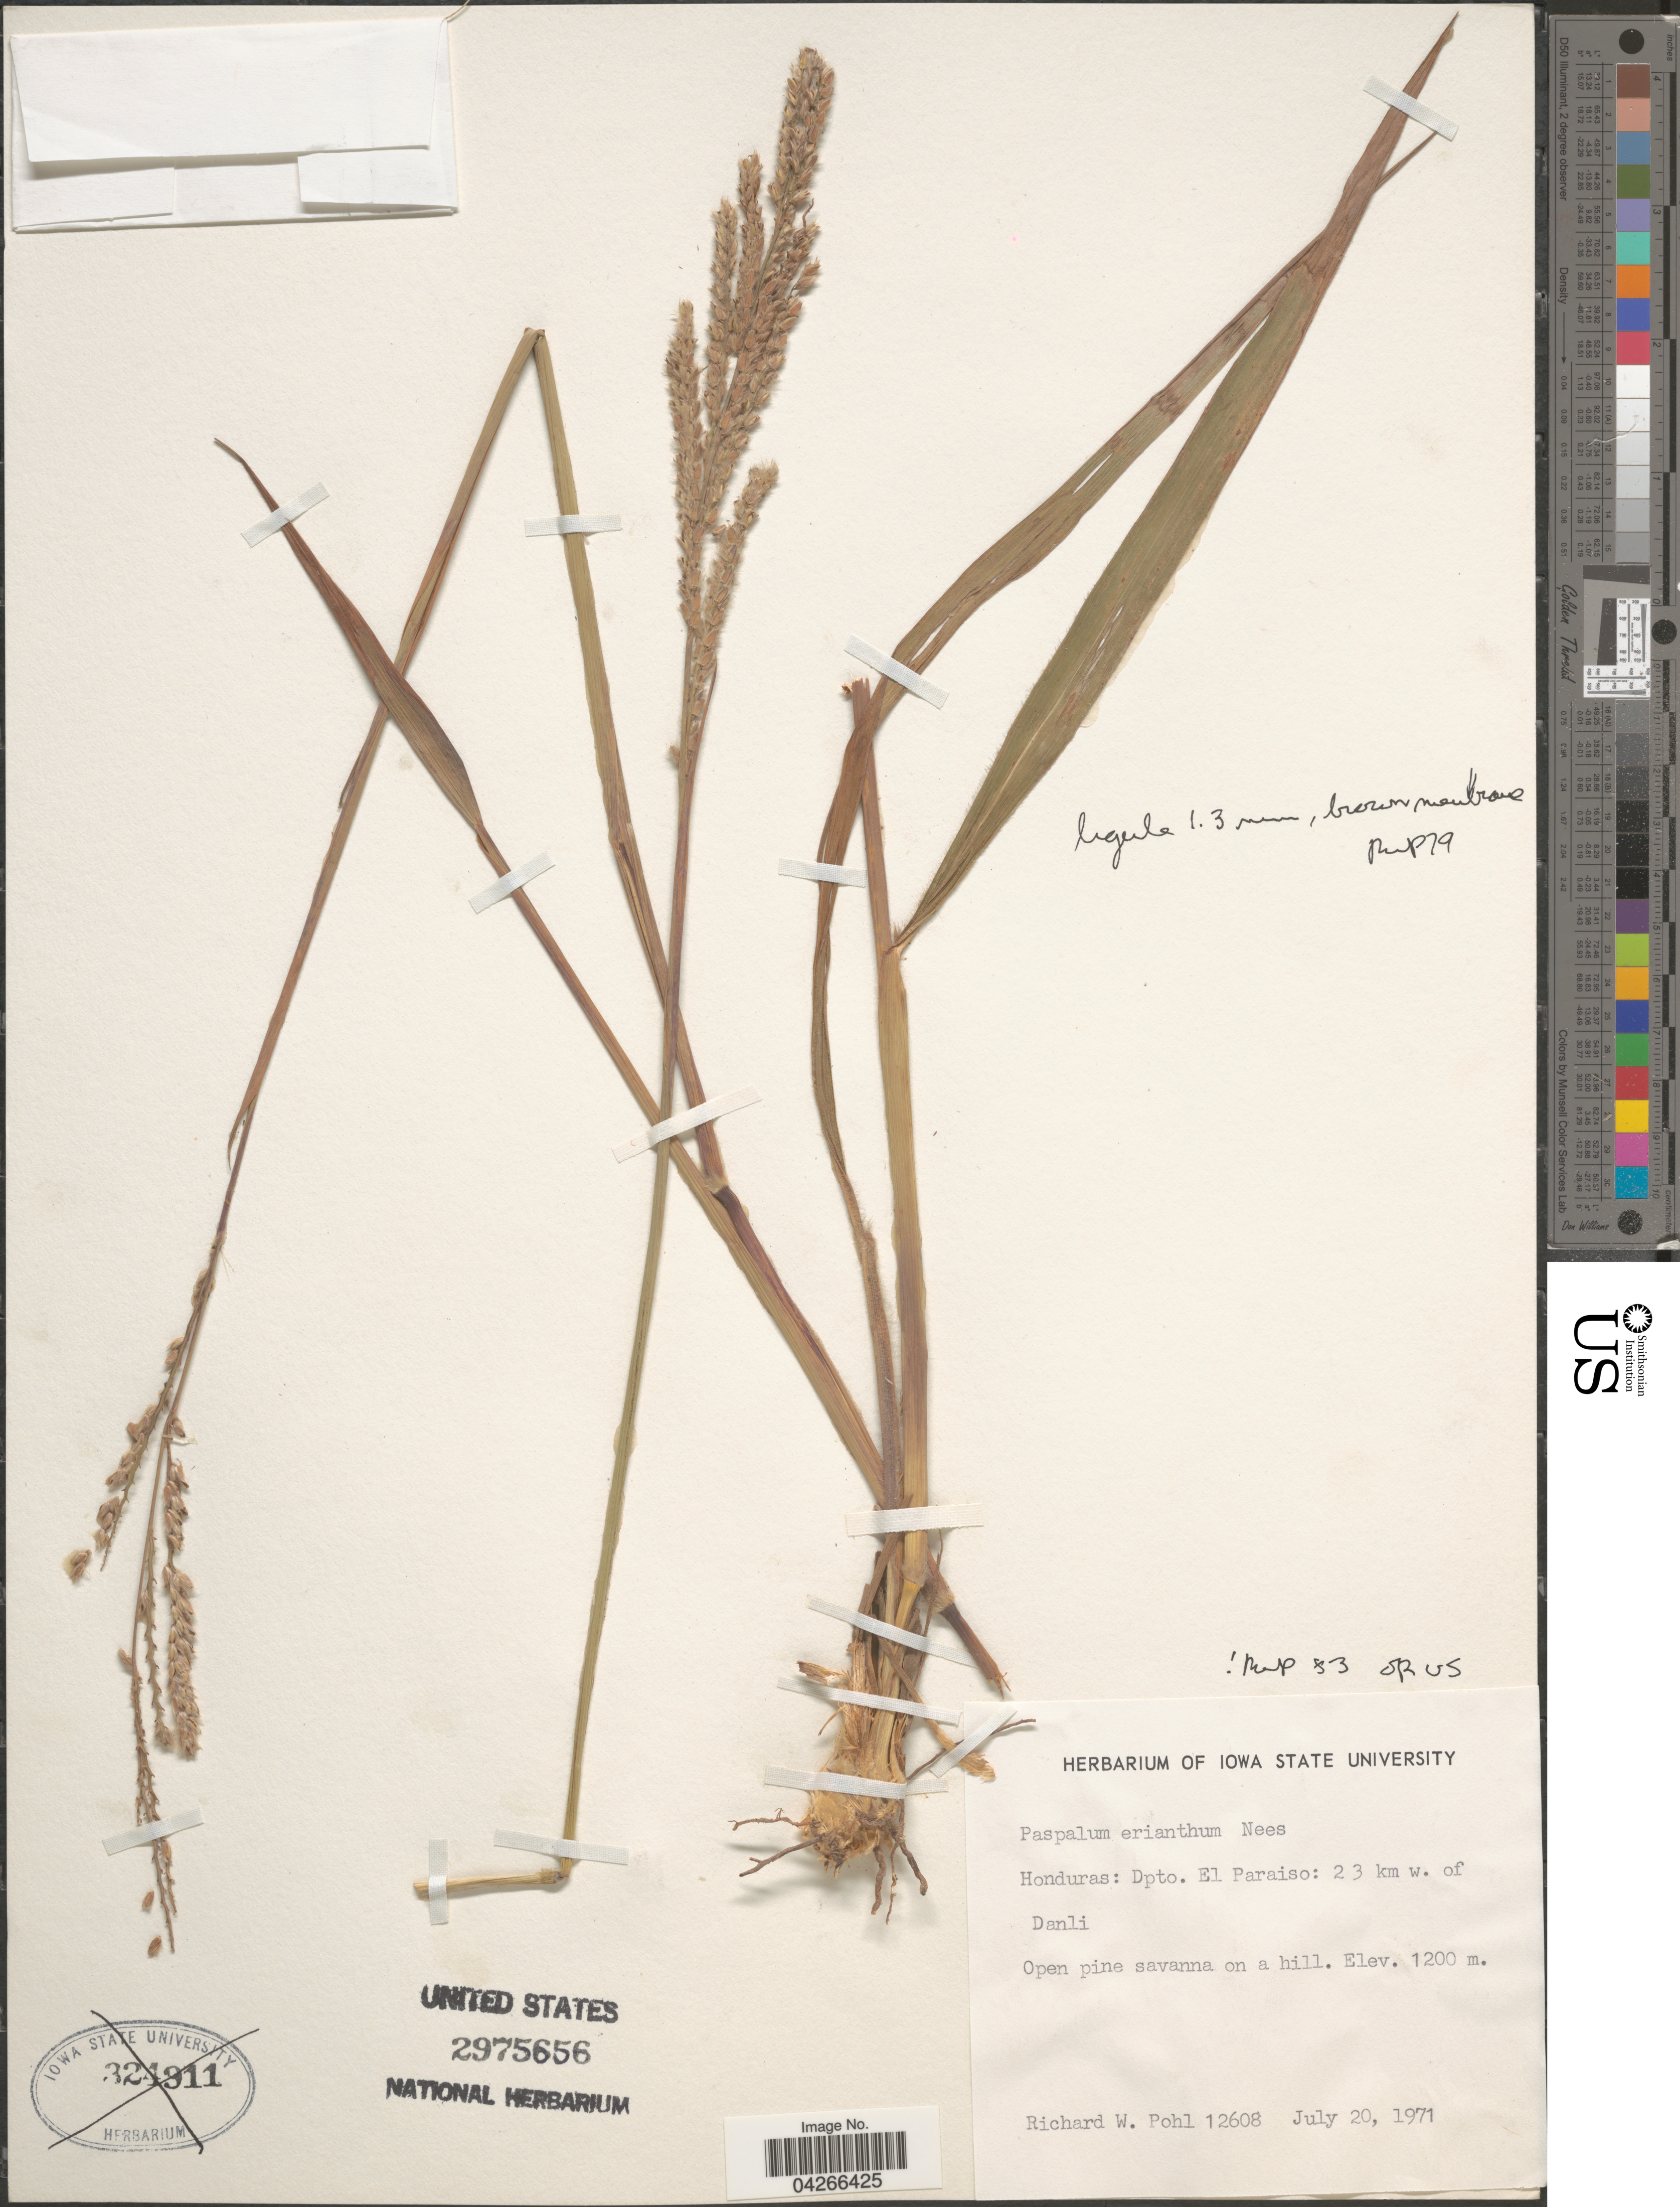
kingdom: Plantae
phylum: Tracheophyta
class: Liliopsida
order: Poales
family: Poaceae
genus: Paspalum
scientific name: Paspalum erianthum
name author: Nees ex Trin.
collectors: R. W. Pohl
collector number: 12608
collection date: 1971-07-20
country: Honduras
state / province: El Paraiso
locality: Dpto. El Paraiso: 2 3 km w. of Danli. Open pine savanna on a hill.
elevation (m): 1200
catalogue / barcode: US 2975656